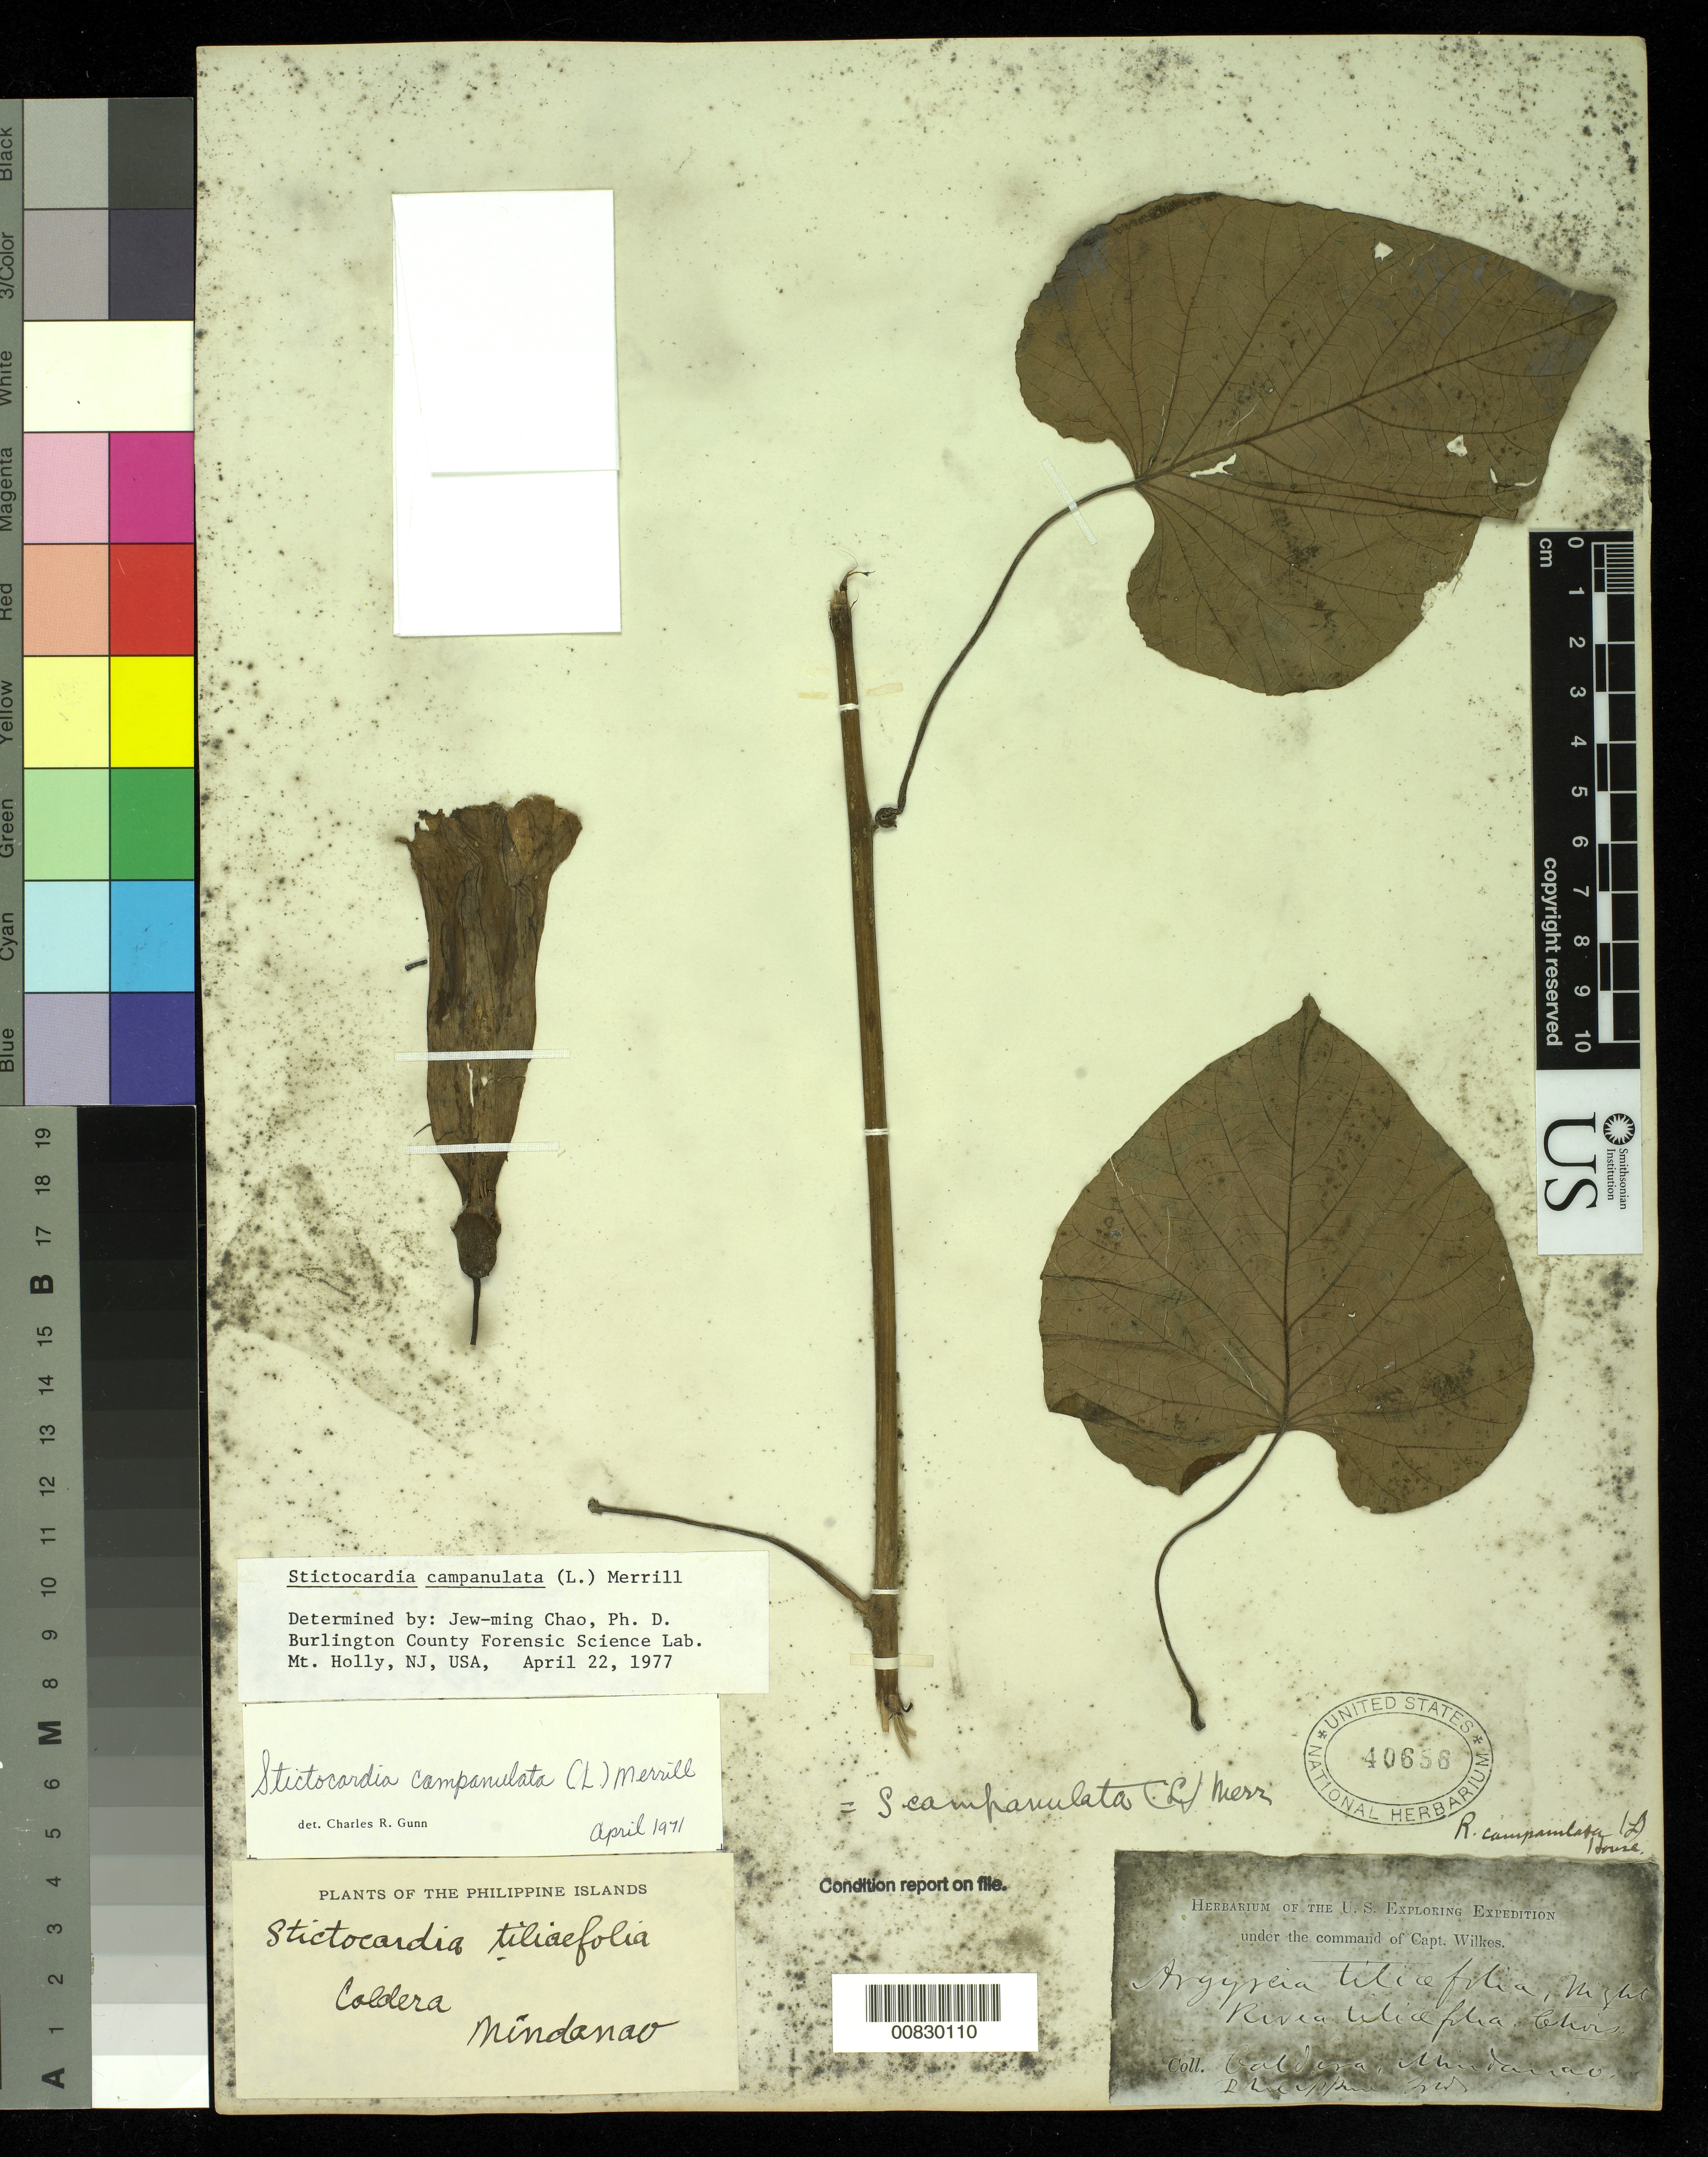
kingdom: Plantae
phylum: Tracheophyta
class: Magnoliopsida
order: Solanales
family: Convolvulaceae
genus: Stictocardia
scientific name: Stictocardia campanulata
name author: Merr.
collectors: Wilkes Explor. Exped.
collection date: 1838/1842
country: Philippines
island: Mindanao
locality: Caldera, Mindanao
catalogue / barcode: US 40656